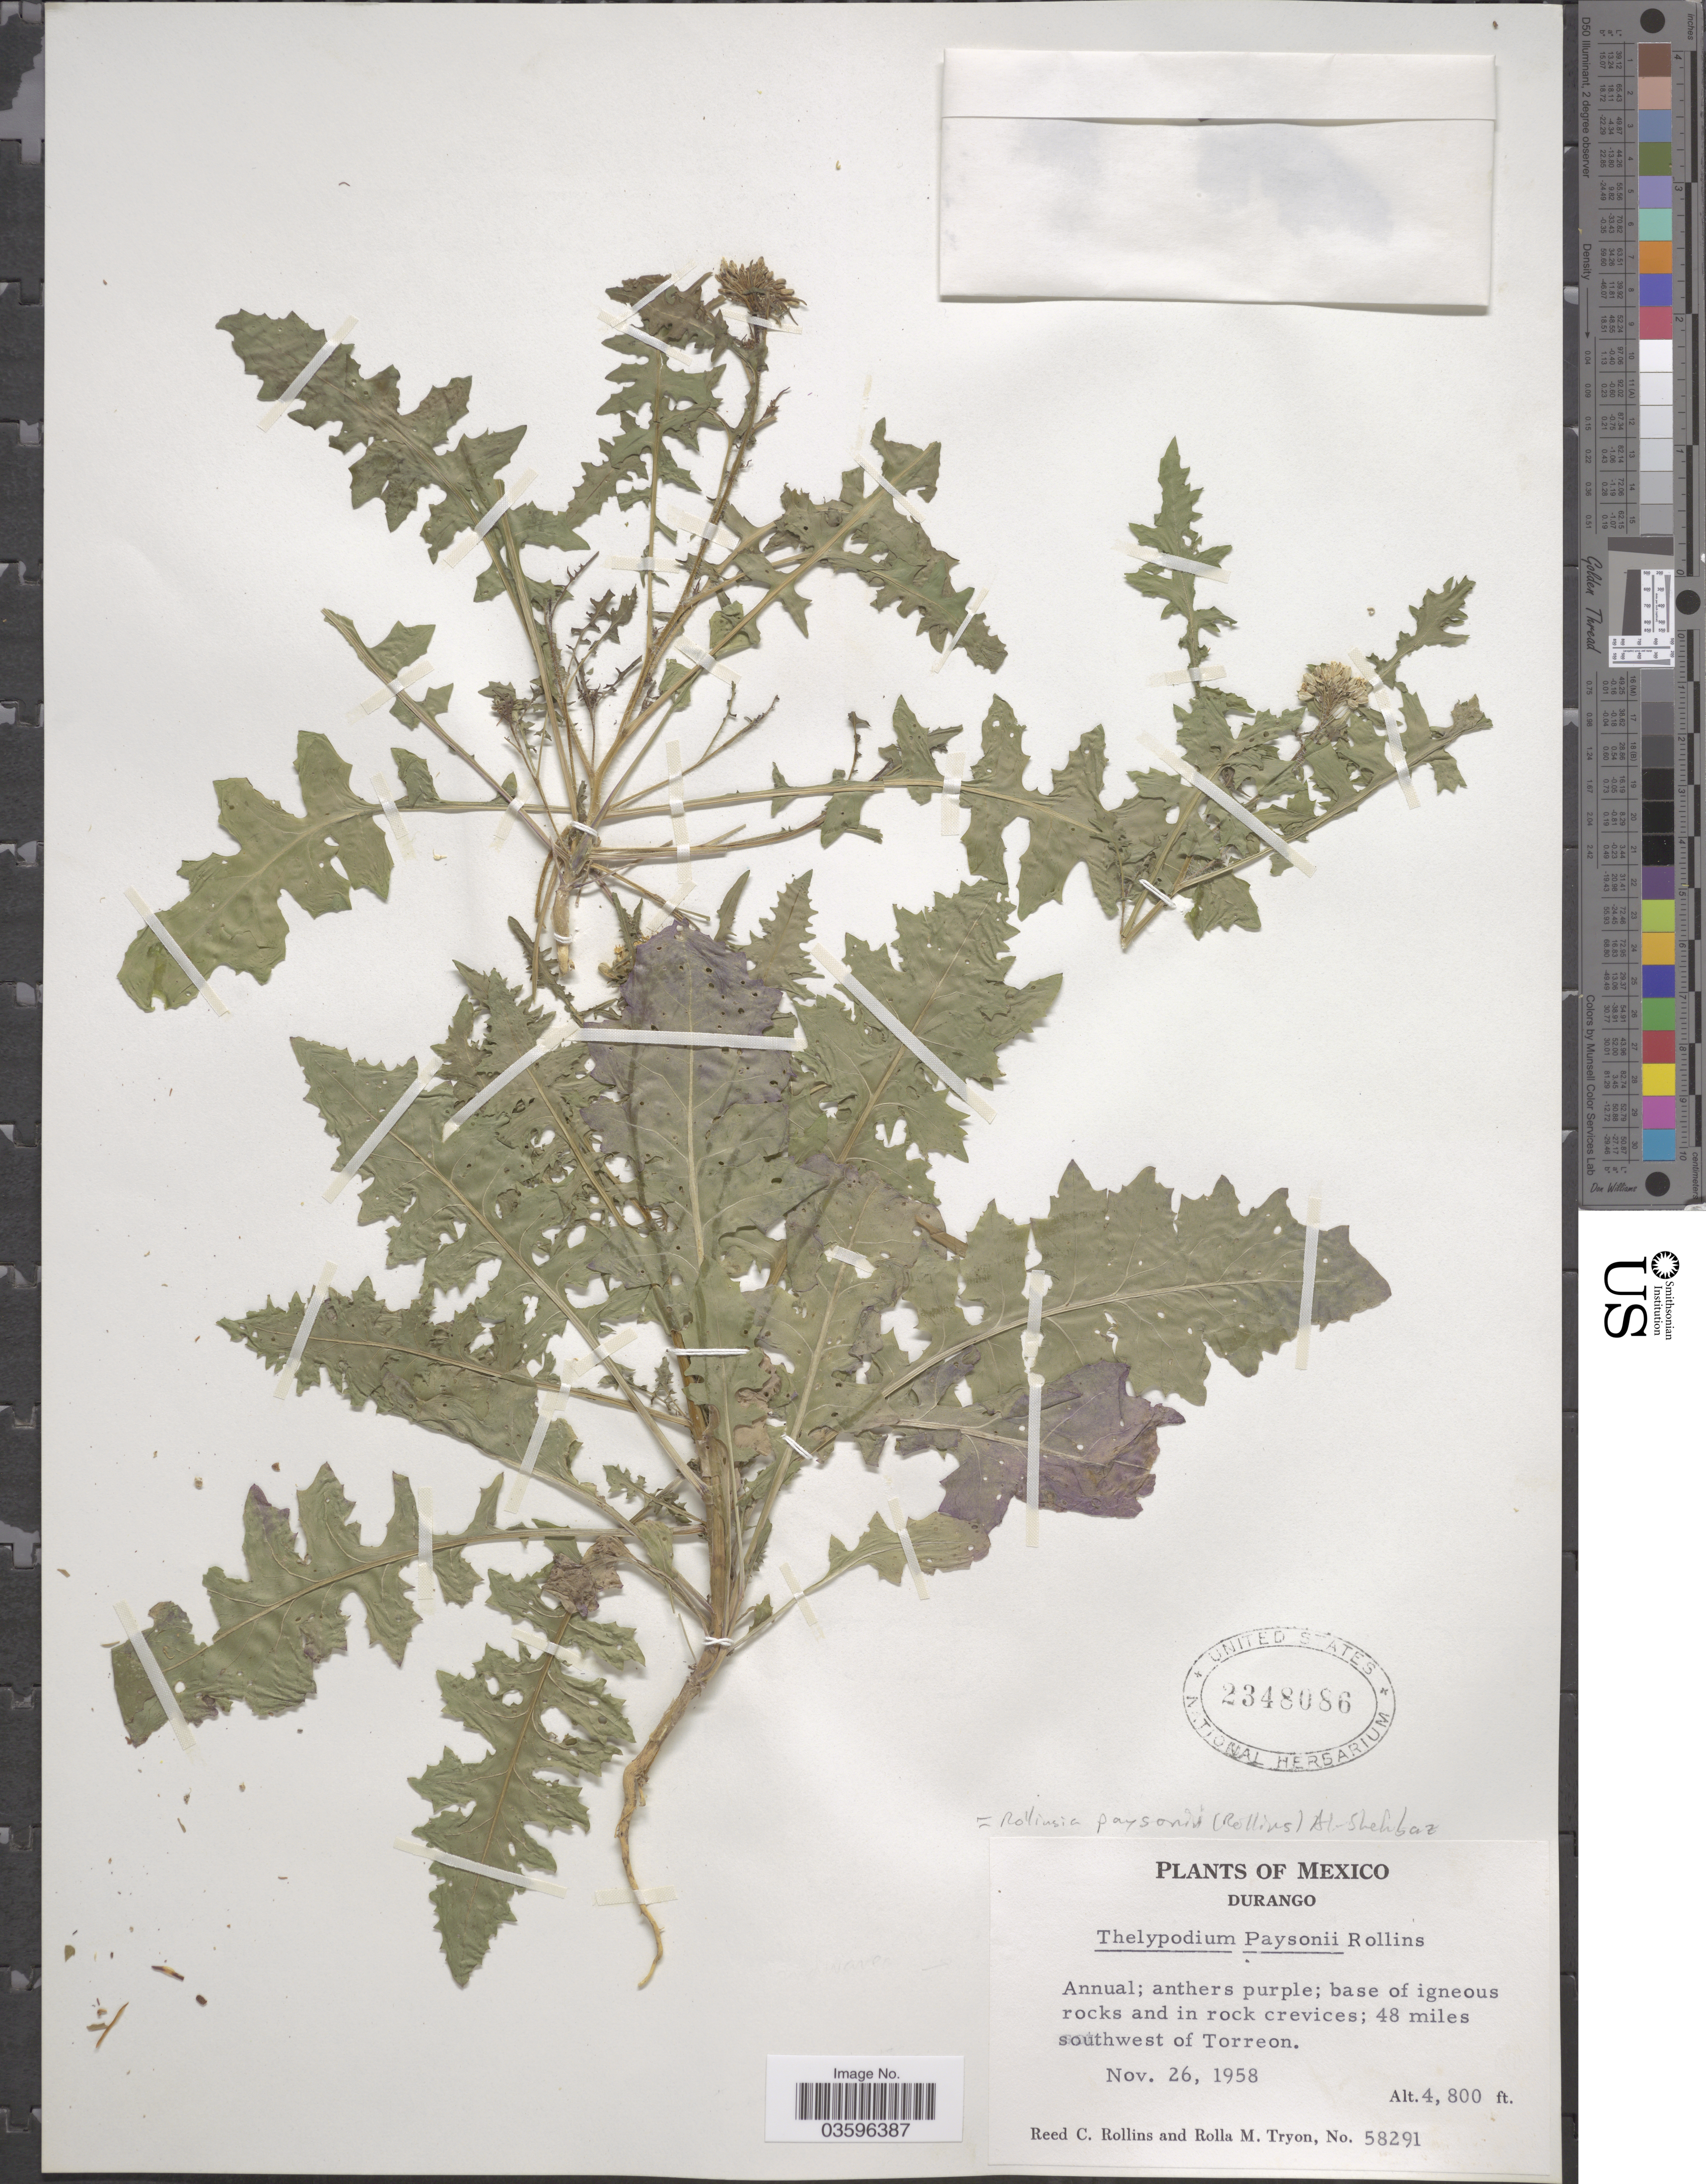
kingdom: Plantae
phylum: Tracheophyta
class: Magnoliopsida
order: Brassicales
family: Brassicaceae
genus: Rollinsia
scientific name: Rollinsia paysonii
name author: (Rollins) Al-Shehbaz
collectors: R. C. Rollins & R. M. Tryon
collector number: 58291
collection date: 1958-11-26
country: Mexico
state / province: Durango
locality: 48 miles southwest of Torreon.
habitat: base of igneous rocks and in rock crevices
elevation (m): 1463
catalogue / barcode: US 2348086